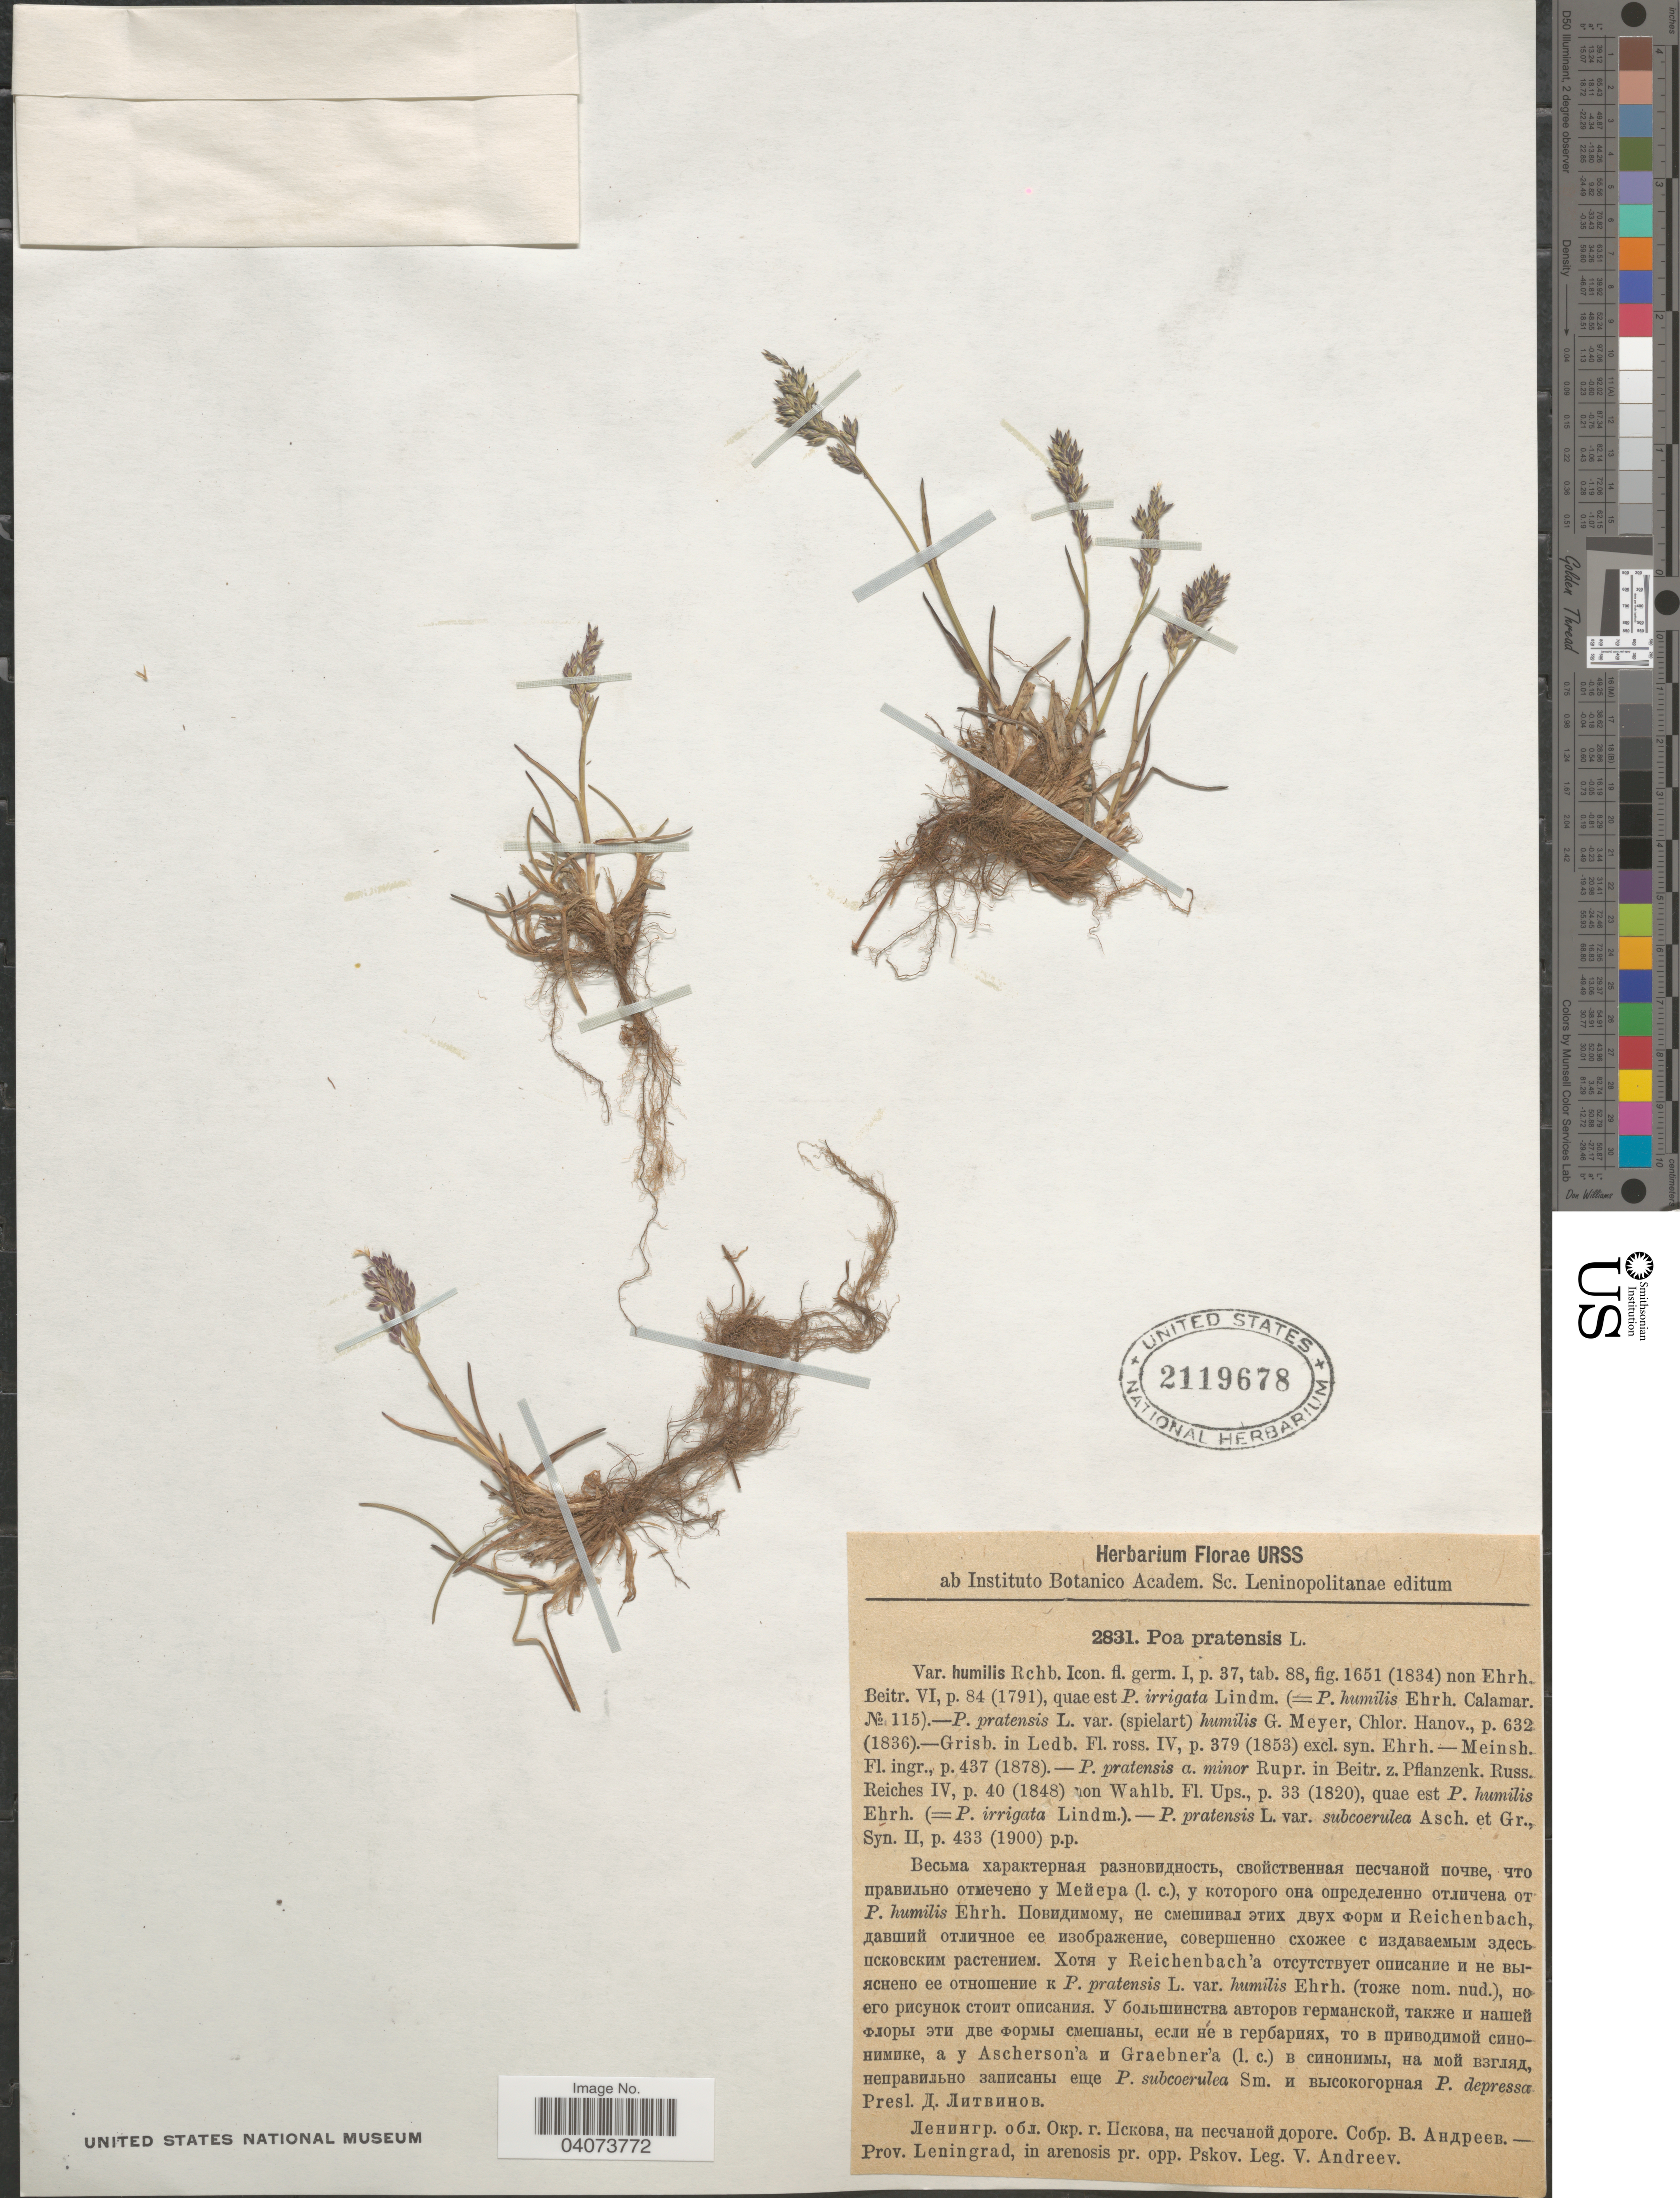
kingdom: Plantae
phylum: Tracheophyta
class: Liliopsida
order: Poales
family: Poaceae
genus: Poa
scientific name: Poa pratensis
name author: L.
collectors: V. Andreev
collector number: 2831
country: Russian Federation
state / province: Pskov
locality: Prov. Leningrad, in arenosis pr. opp. Pskov.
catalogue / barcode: US 2119678